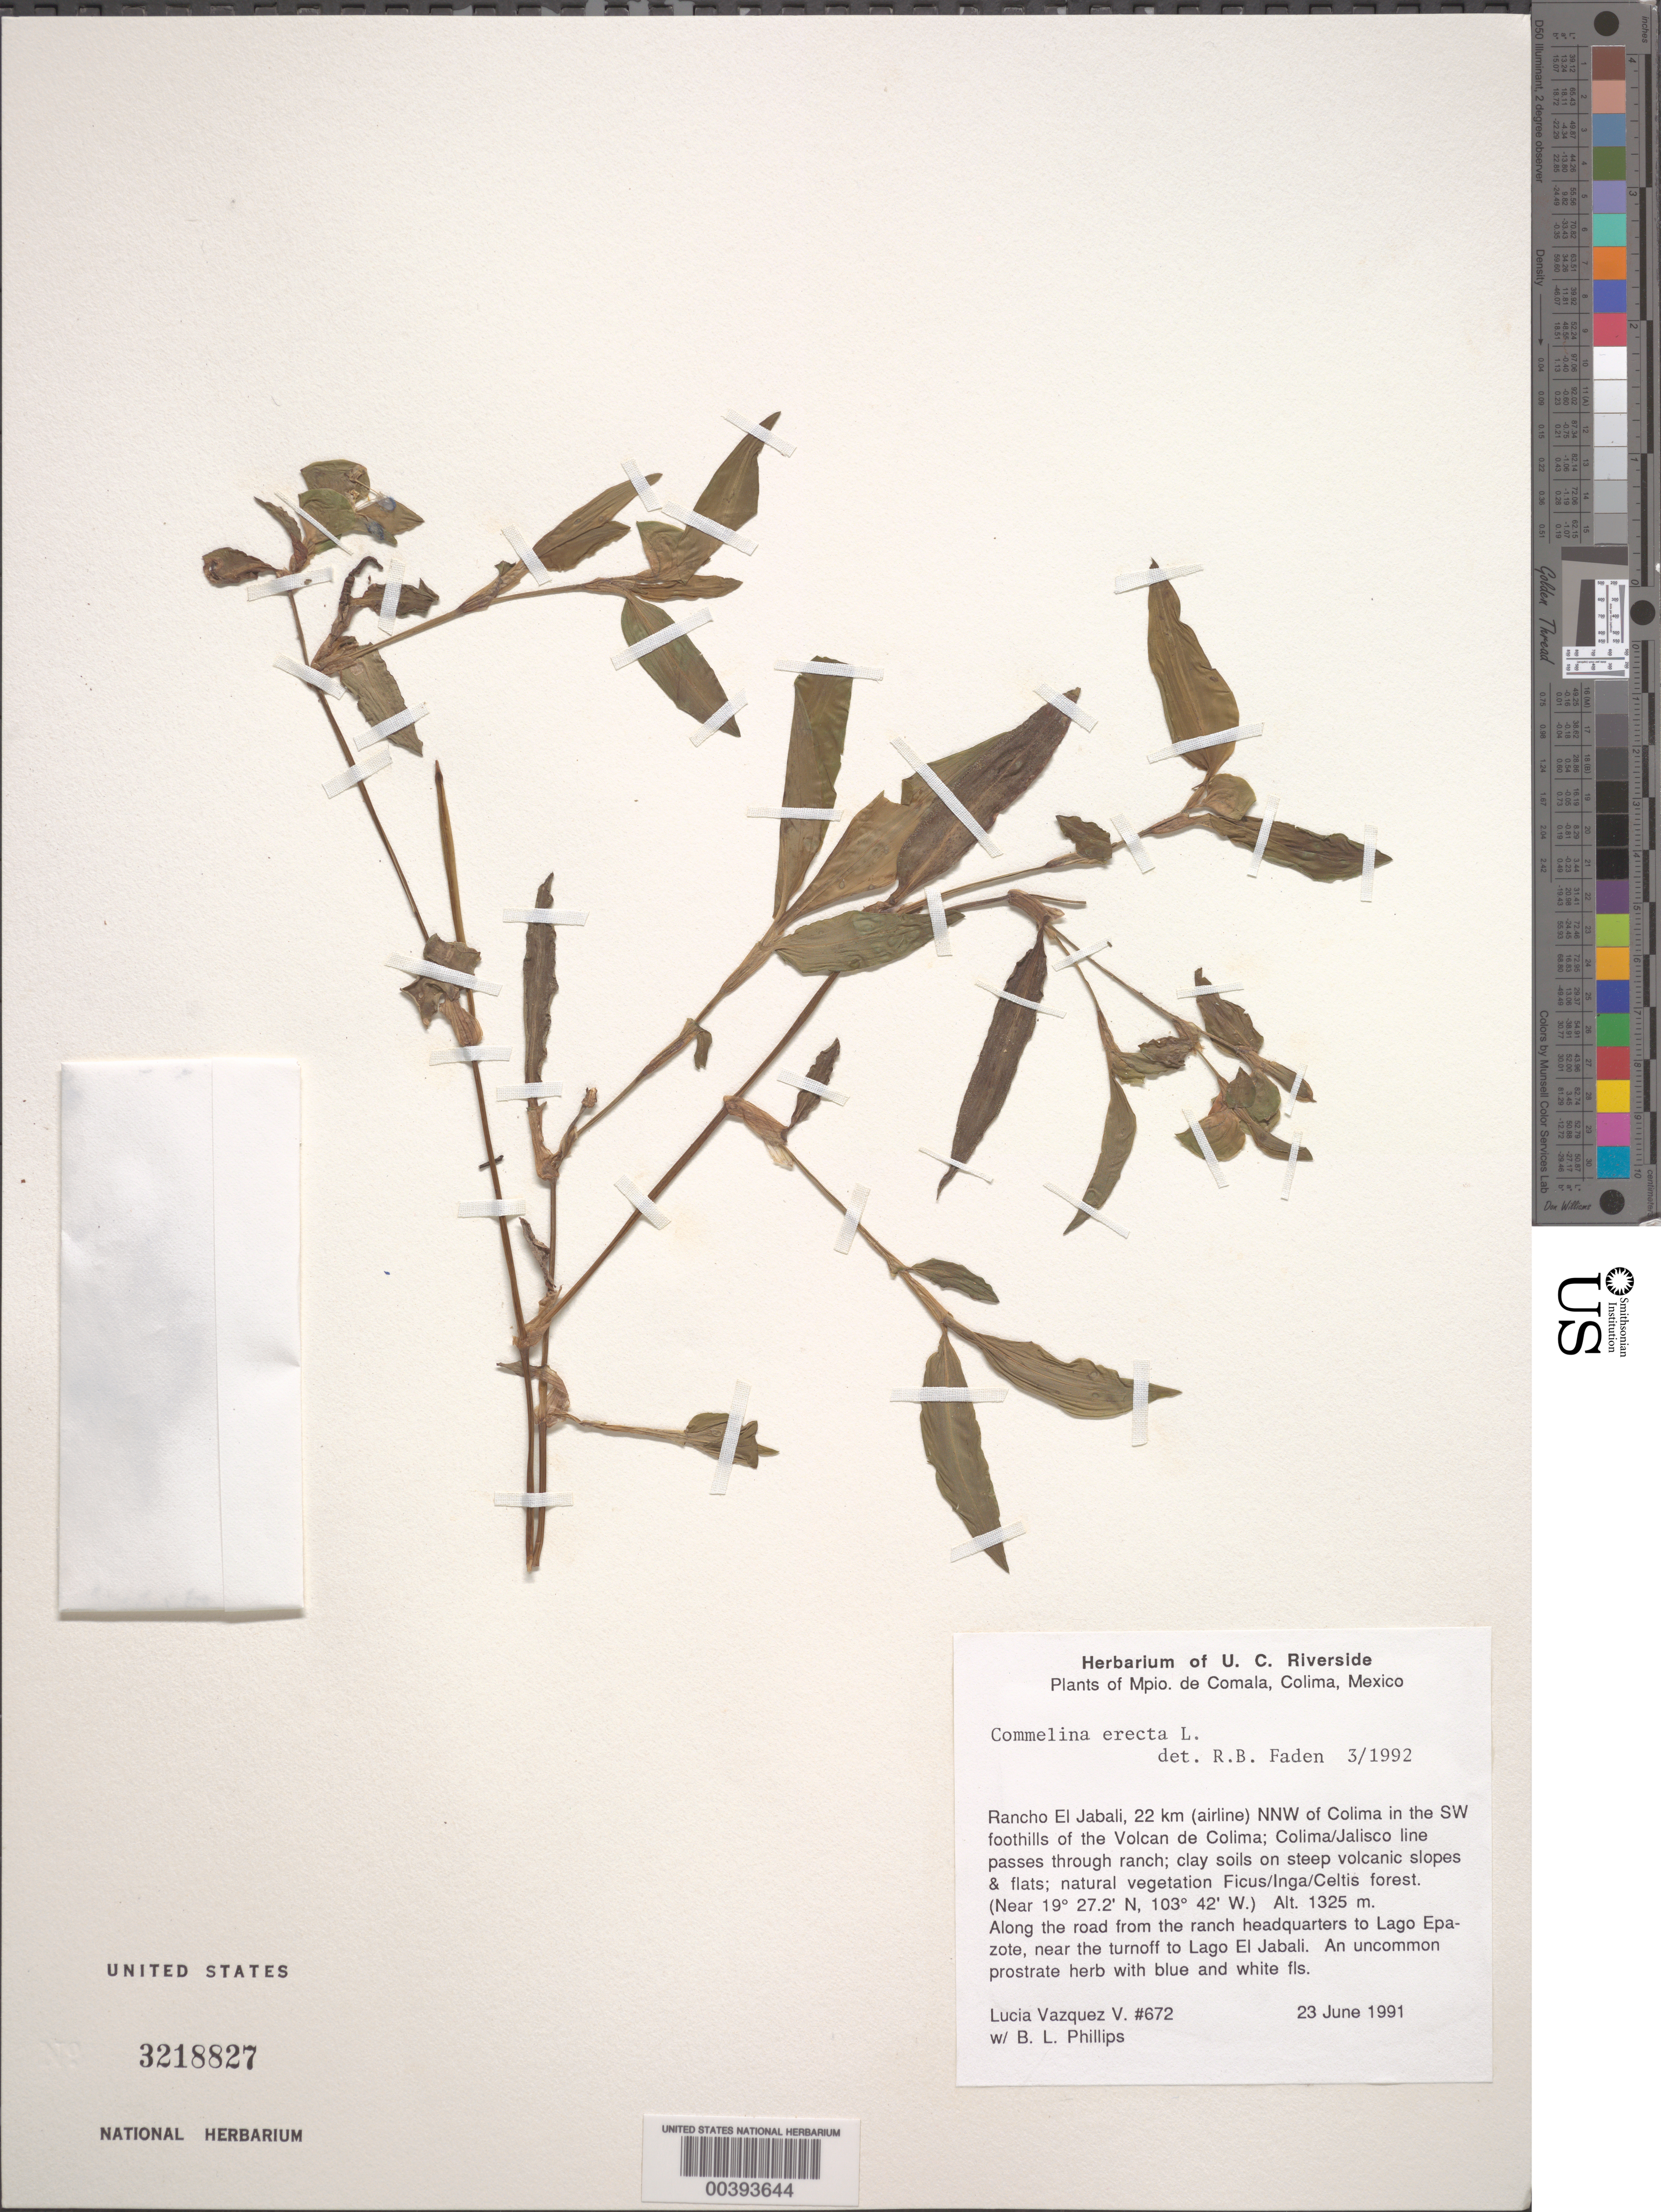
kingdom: Plantae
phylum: Tracheophyta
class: Liliopsida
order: Commelinales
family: Commelinaceae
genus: Commelina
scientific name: Commelina erecta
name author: L.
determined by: Faden, Robert B., (US), Smithsonian Institution - National Museum of Natural History (UNITED STATES)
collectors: L. Vazquez & B. L. Phillips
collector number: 672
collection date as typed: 23 Jun 1991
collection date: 1991-06-23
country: Mexico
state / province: Colima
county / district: Comala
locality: Rancho El Jabali, 22 km NNW of Colima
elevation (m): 1325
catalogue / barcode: US 3218827